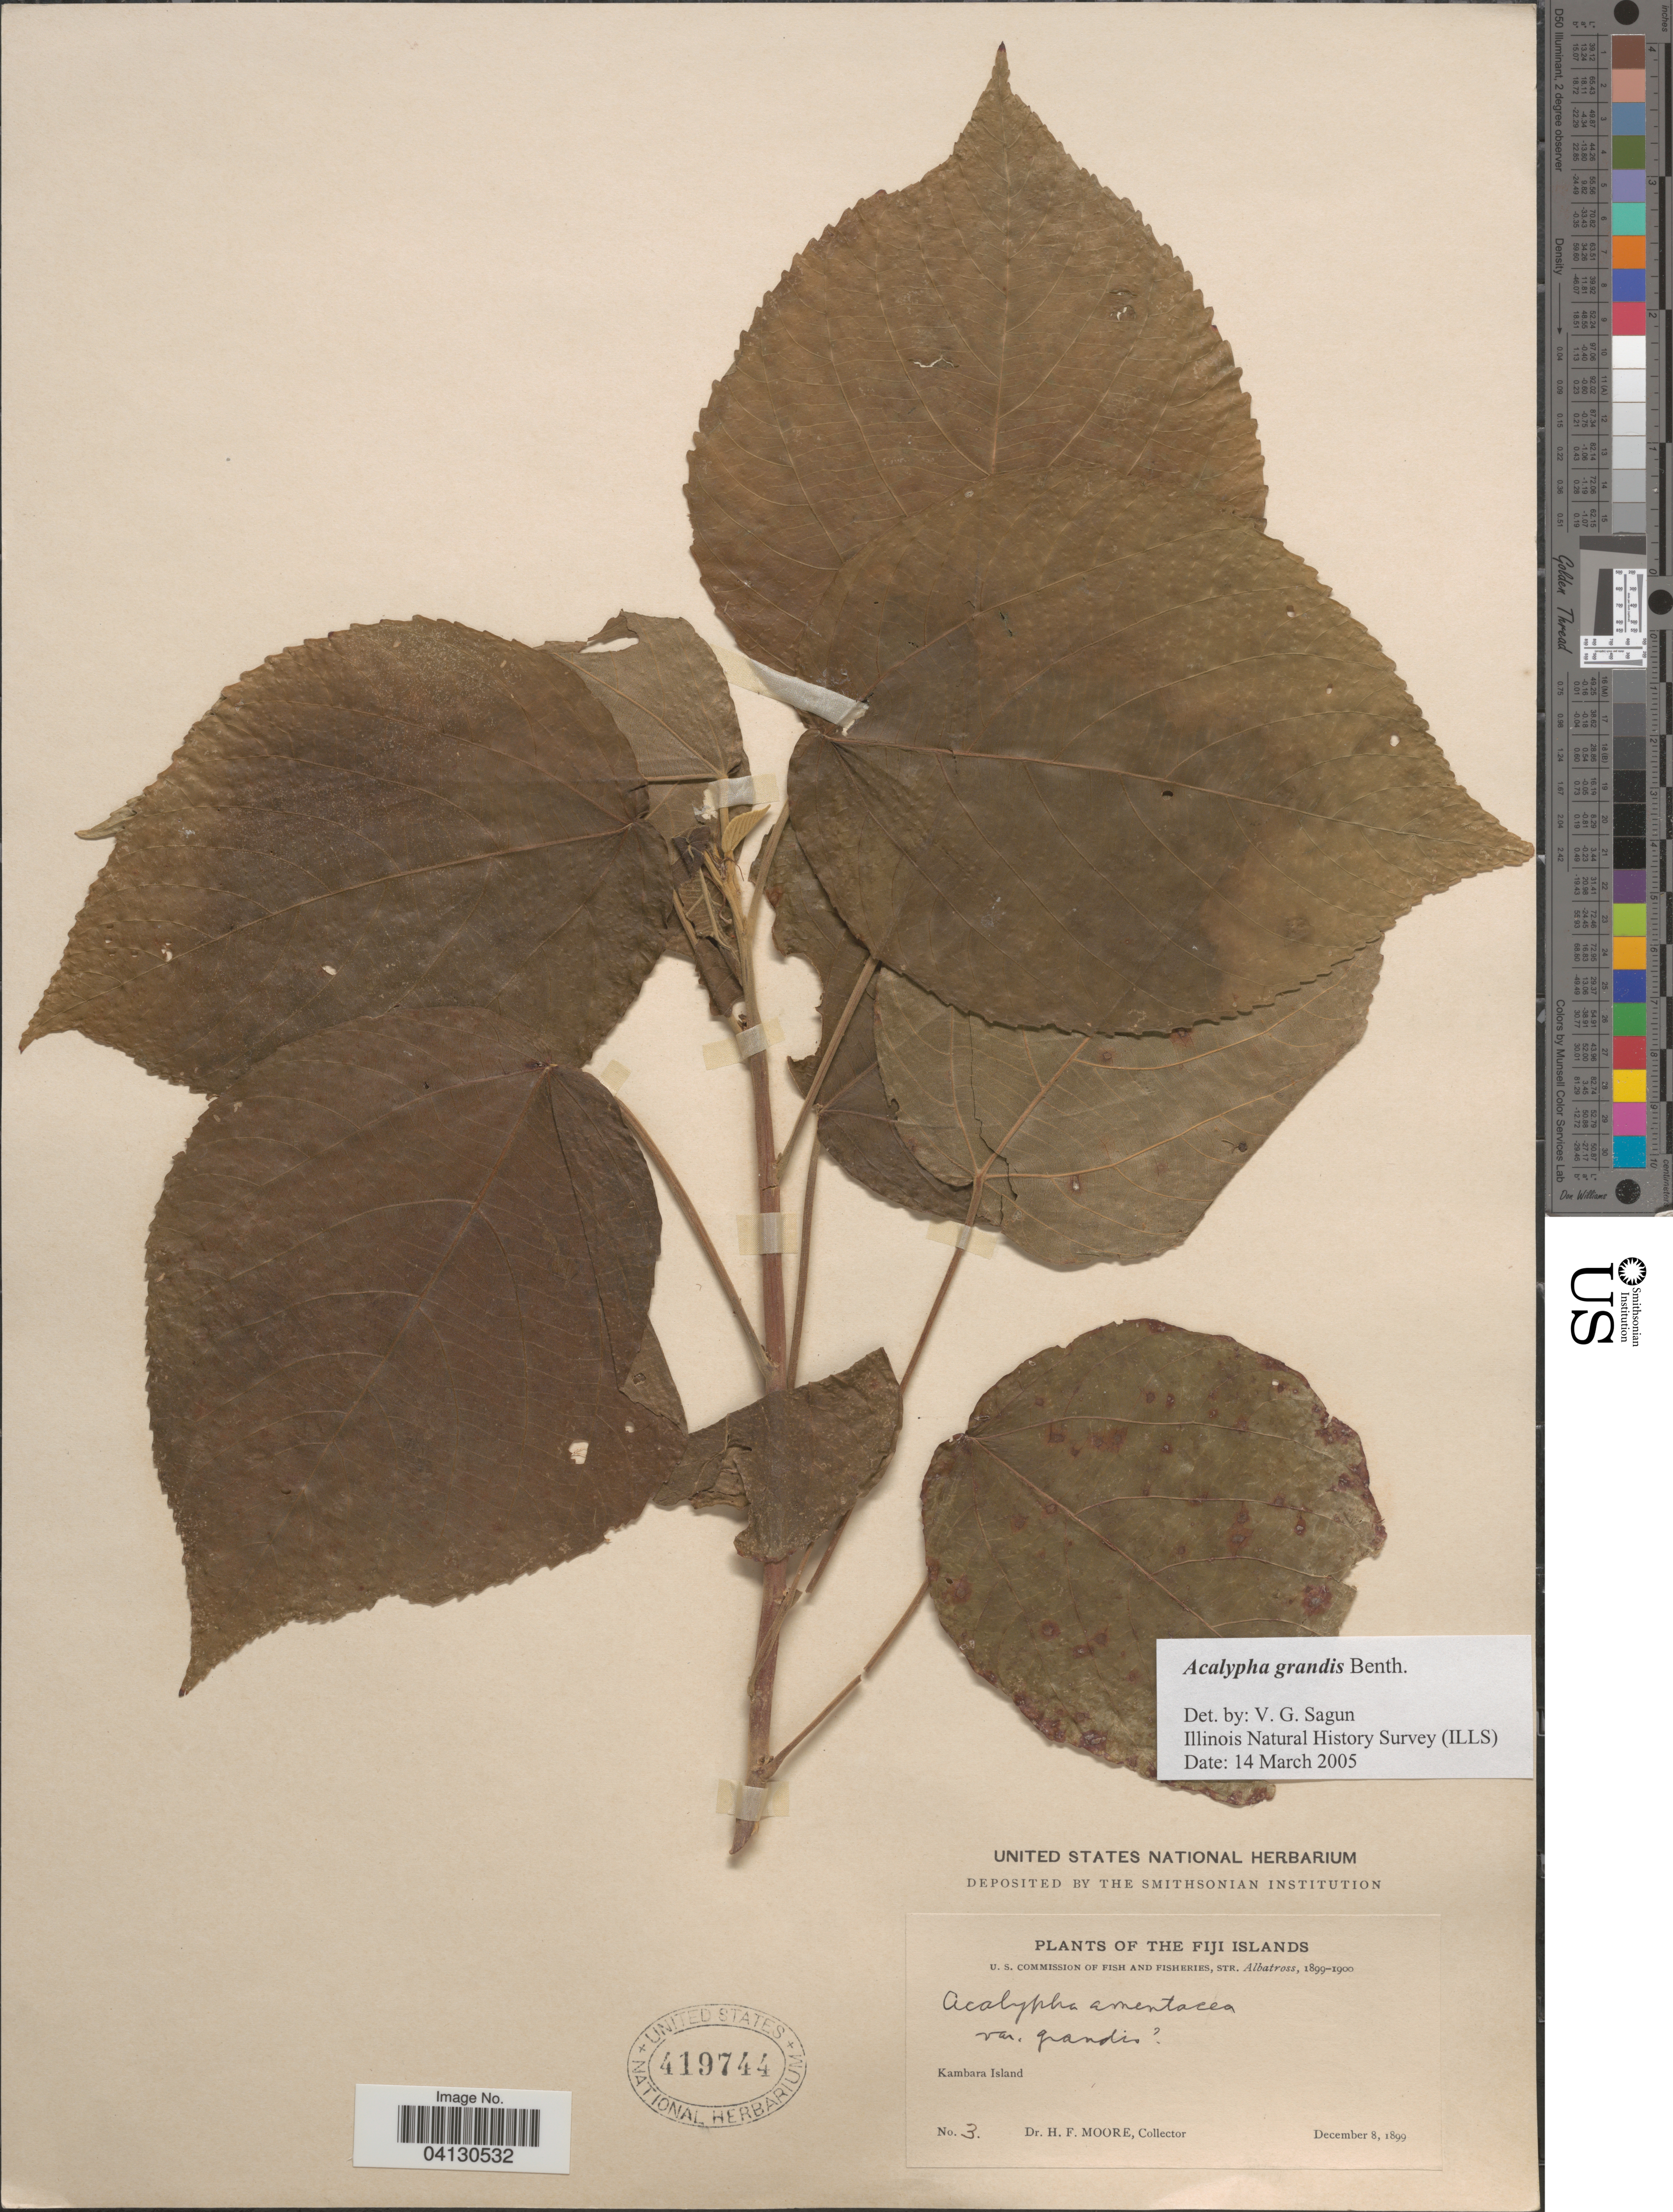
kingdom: Plantae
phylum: Tracheophyta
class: Magnoliopsida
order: Malpighiales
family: Euphorbiaceae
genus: Acalypha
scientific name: Acalypha grandis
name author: Benth.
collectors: H. F. Moore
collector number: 3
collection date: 1899-12-08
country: Fiji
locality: Kambara Island.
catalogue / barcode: US 419744